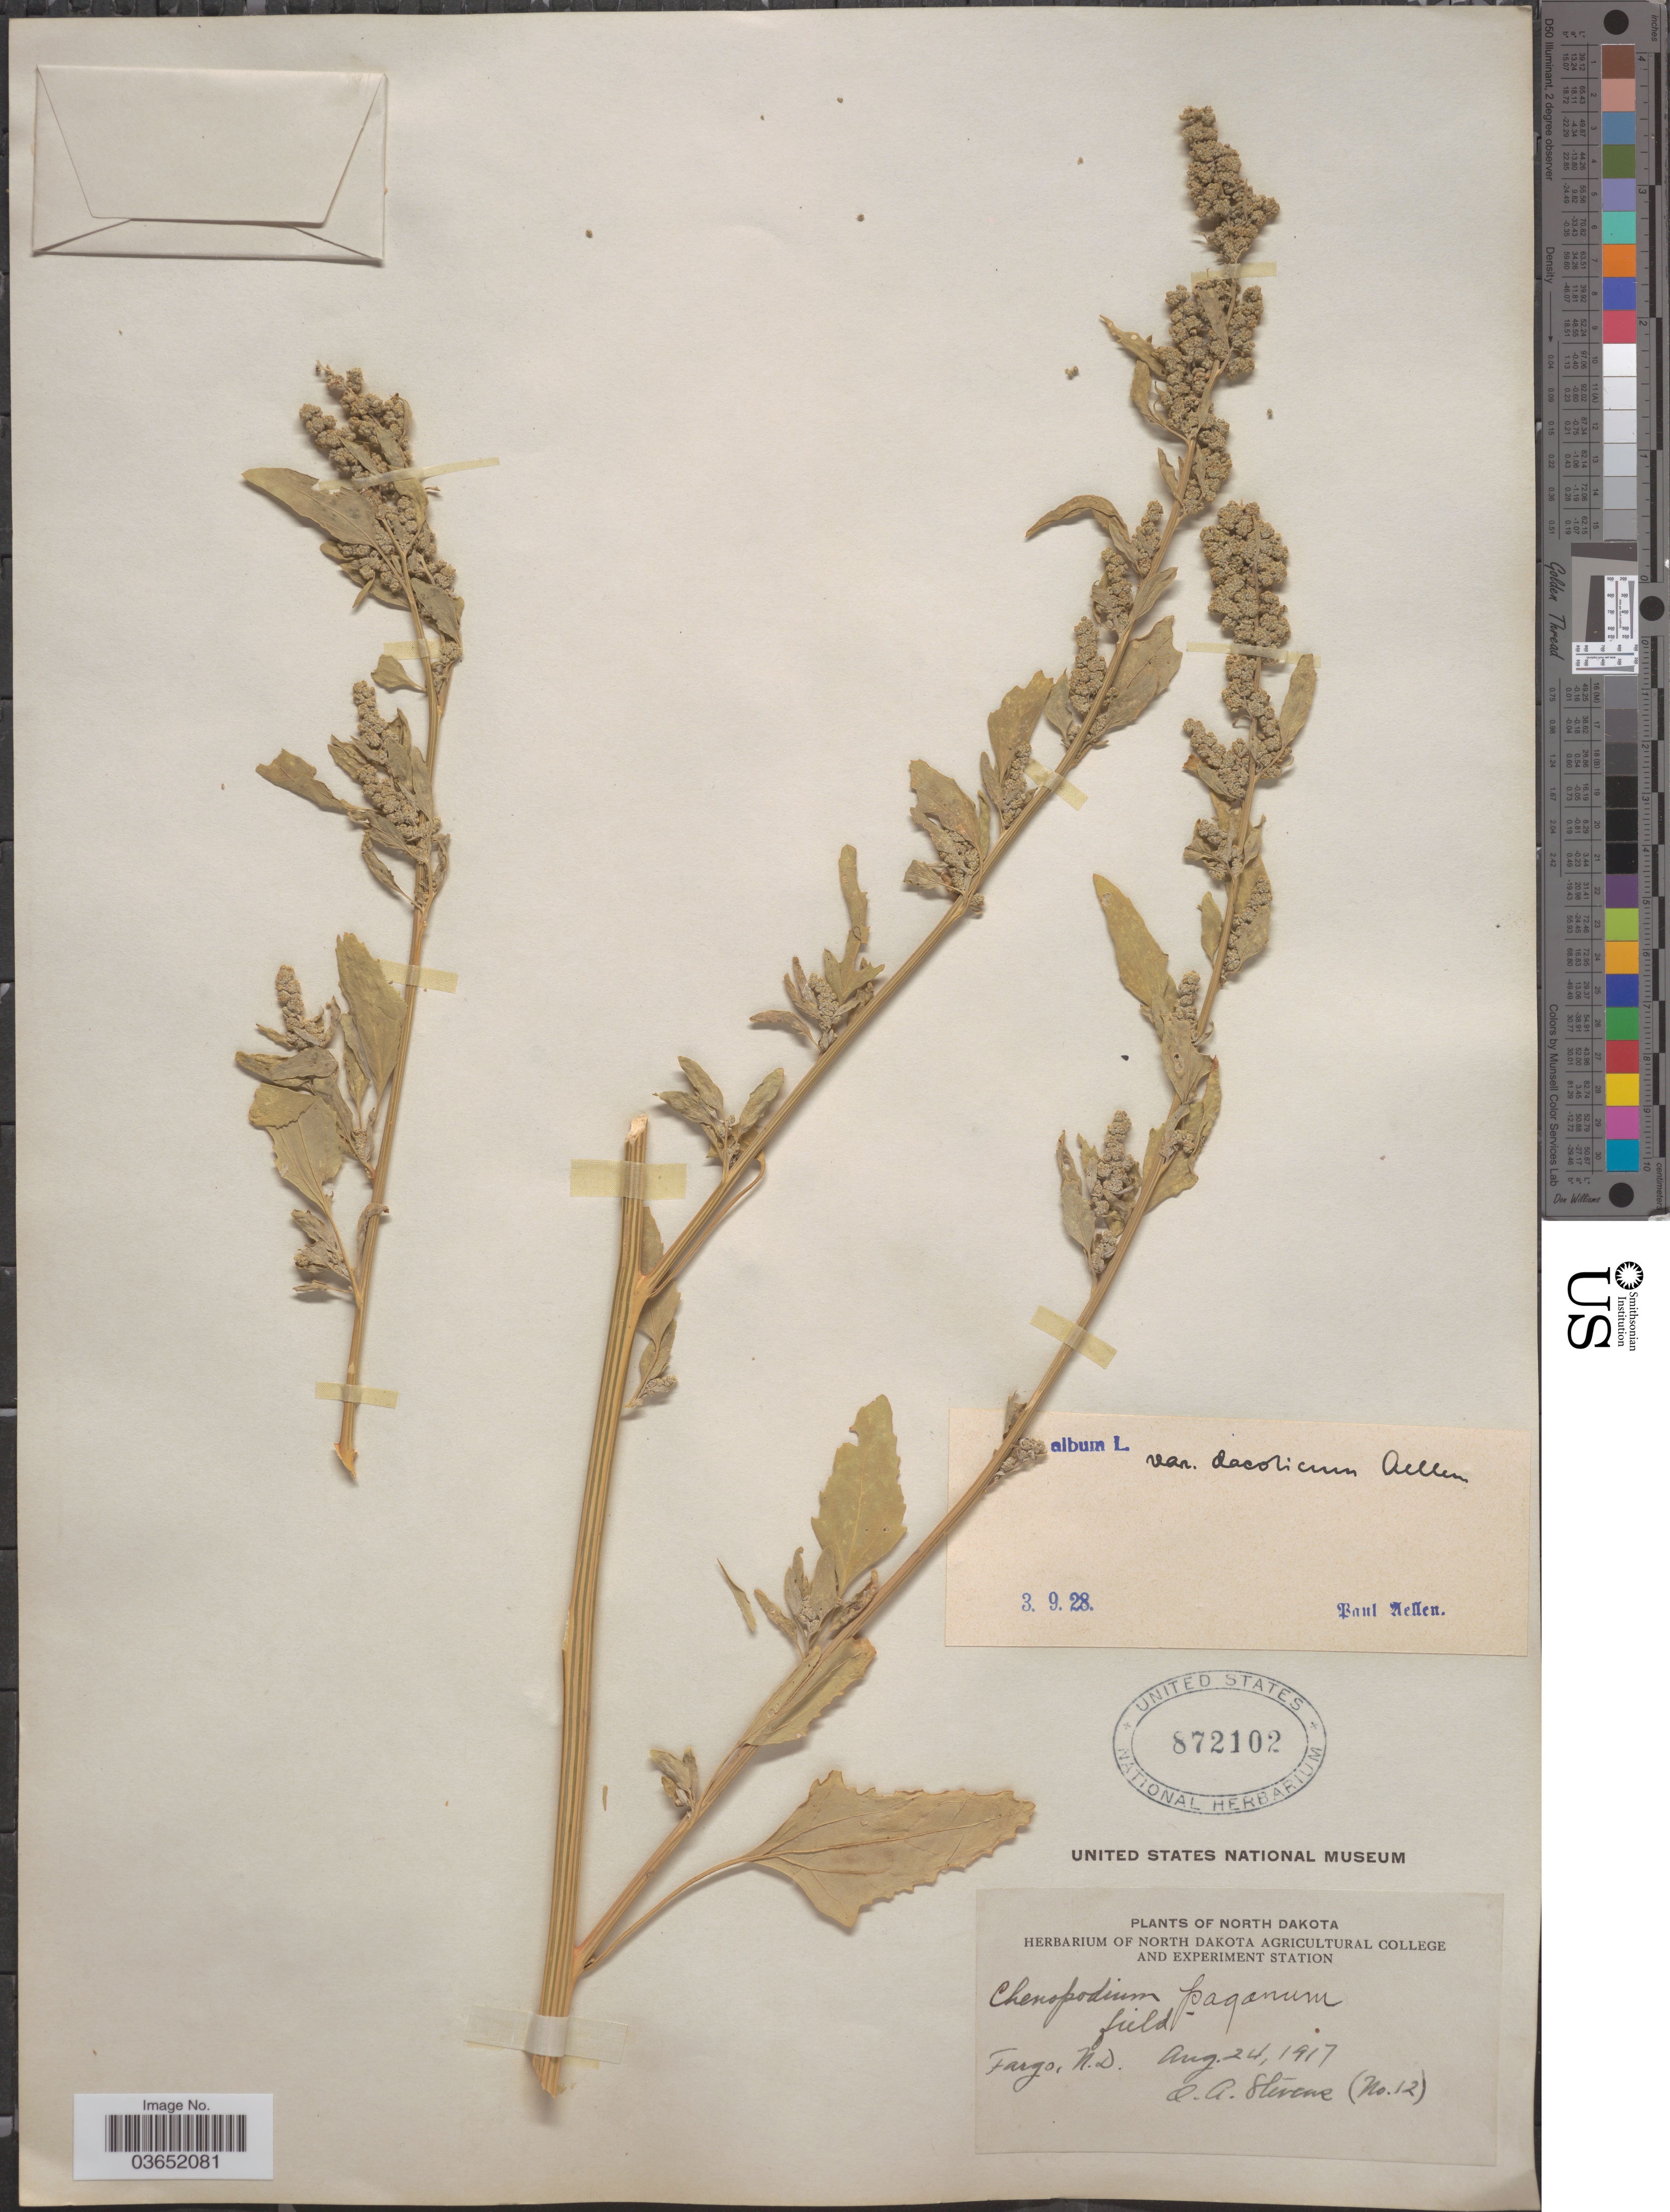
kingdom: Plantae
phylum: Tracheophyta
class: Magnoliopsida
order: Caryophyllales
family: Amaranthaceae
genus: Chenopodium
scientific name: Chenopodium album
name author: L.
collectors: O. A. Stevens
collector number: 12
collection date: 1917-08-24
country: United States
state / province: North Dakota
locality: Fargo.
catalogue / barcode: US 872102